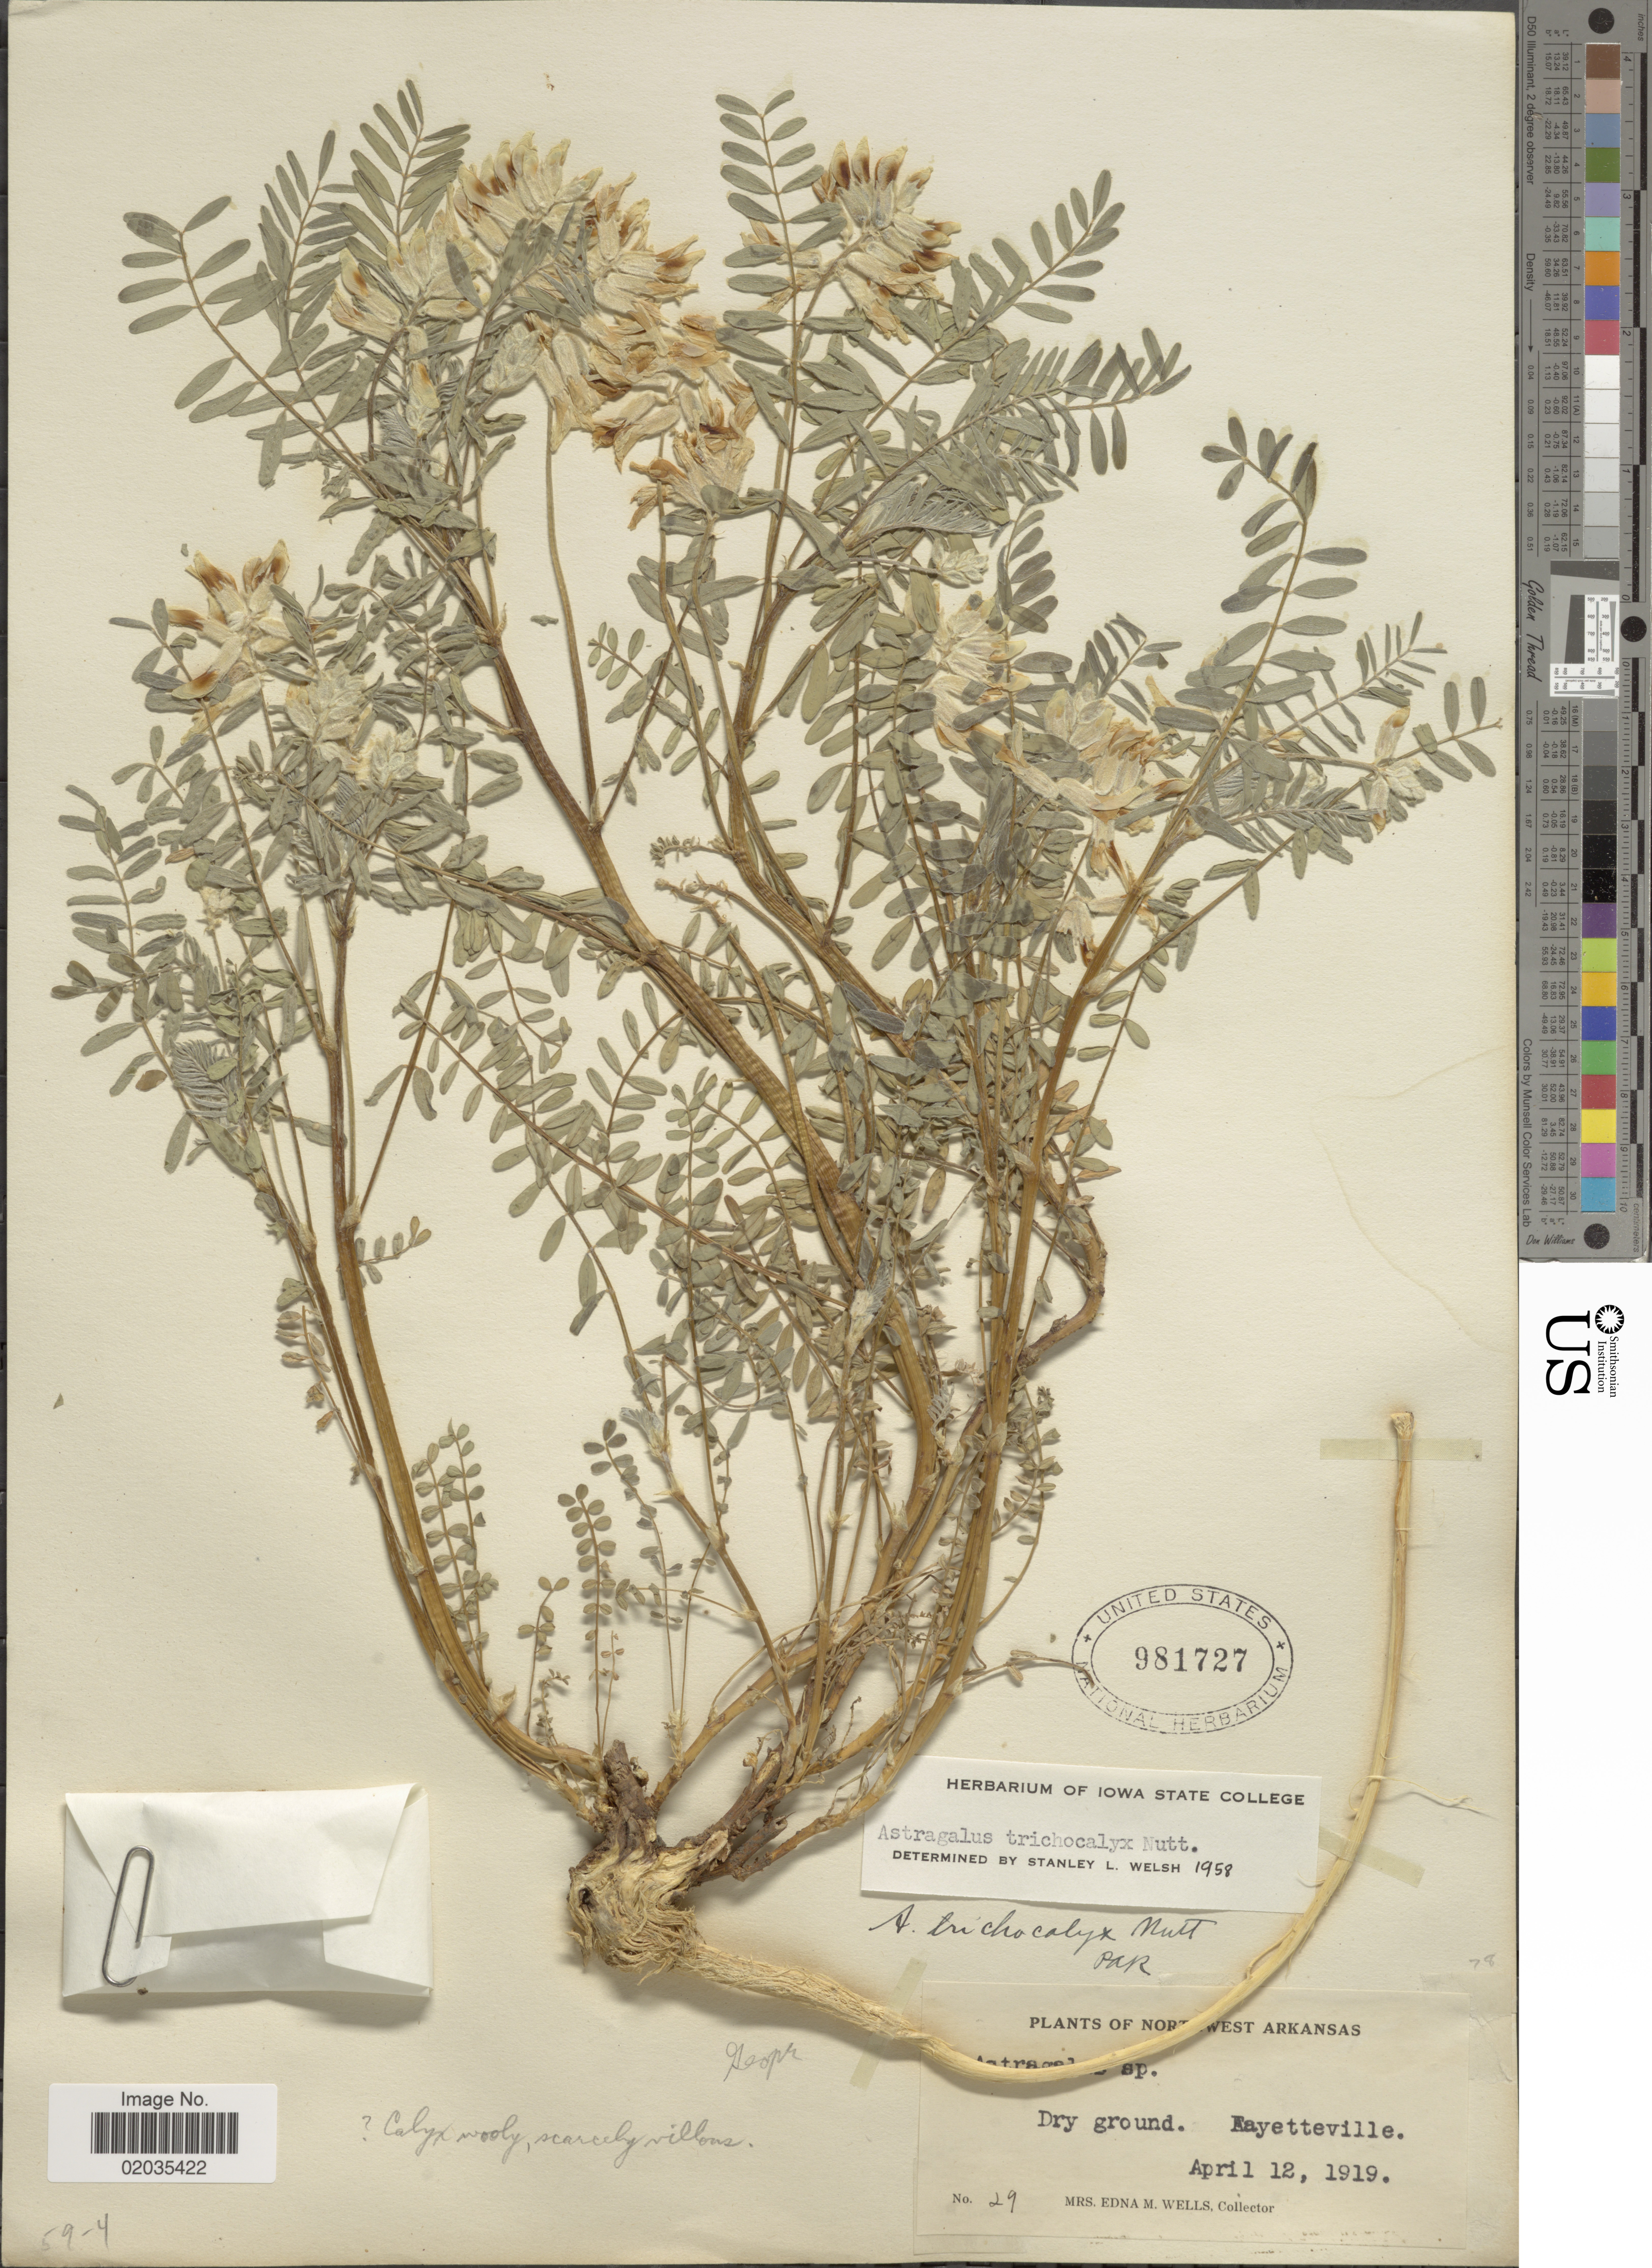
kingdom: Plantae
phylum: Tracheophyta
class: Magnoliopsida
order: Fabales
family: Fabaceae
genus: Astragalus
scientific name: Astragalus trichocalyx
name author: Nutt. ex Torr. & A. Gray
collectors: E. M. Wells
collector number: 29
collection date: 1919-04-12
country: United States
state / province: Arkansas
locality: Nort [illegible text]west. Fayetteville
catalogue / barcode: US 981727